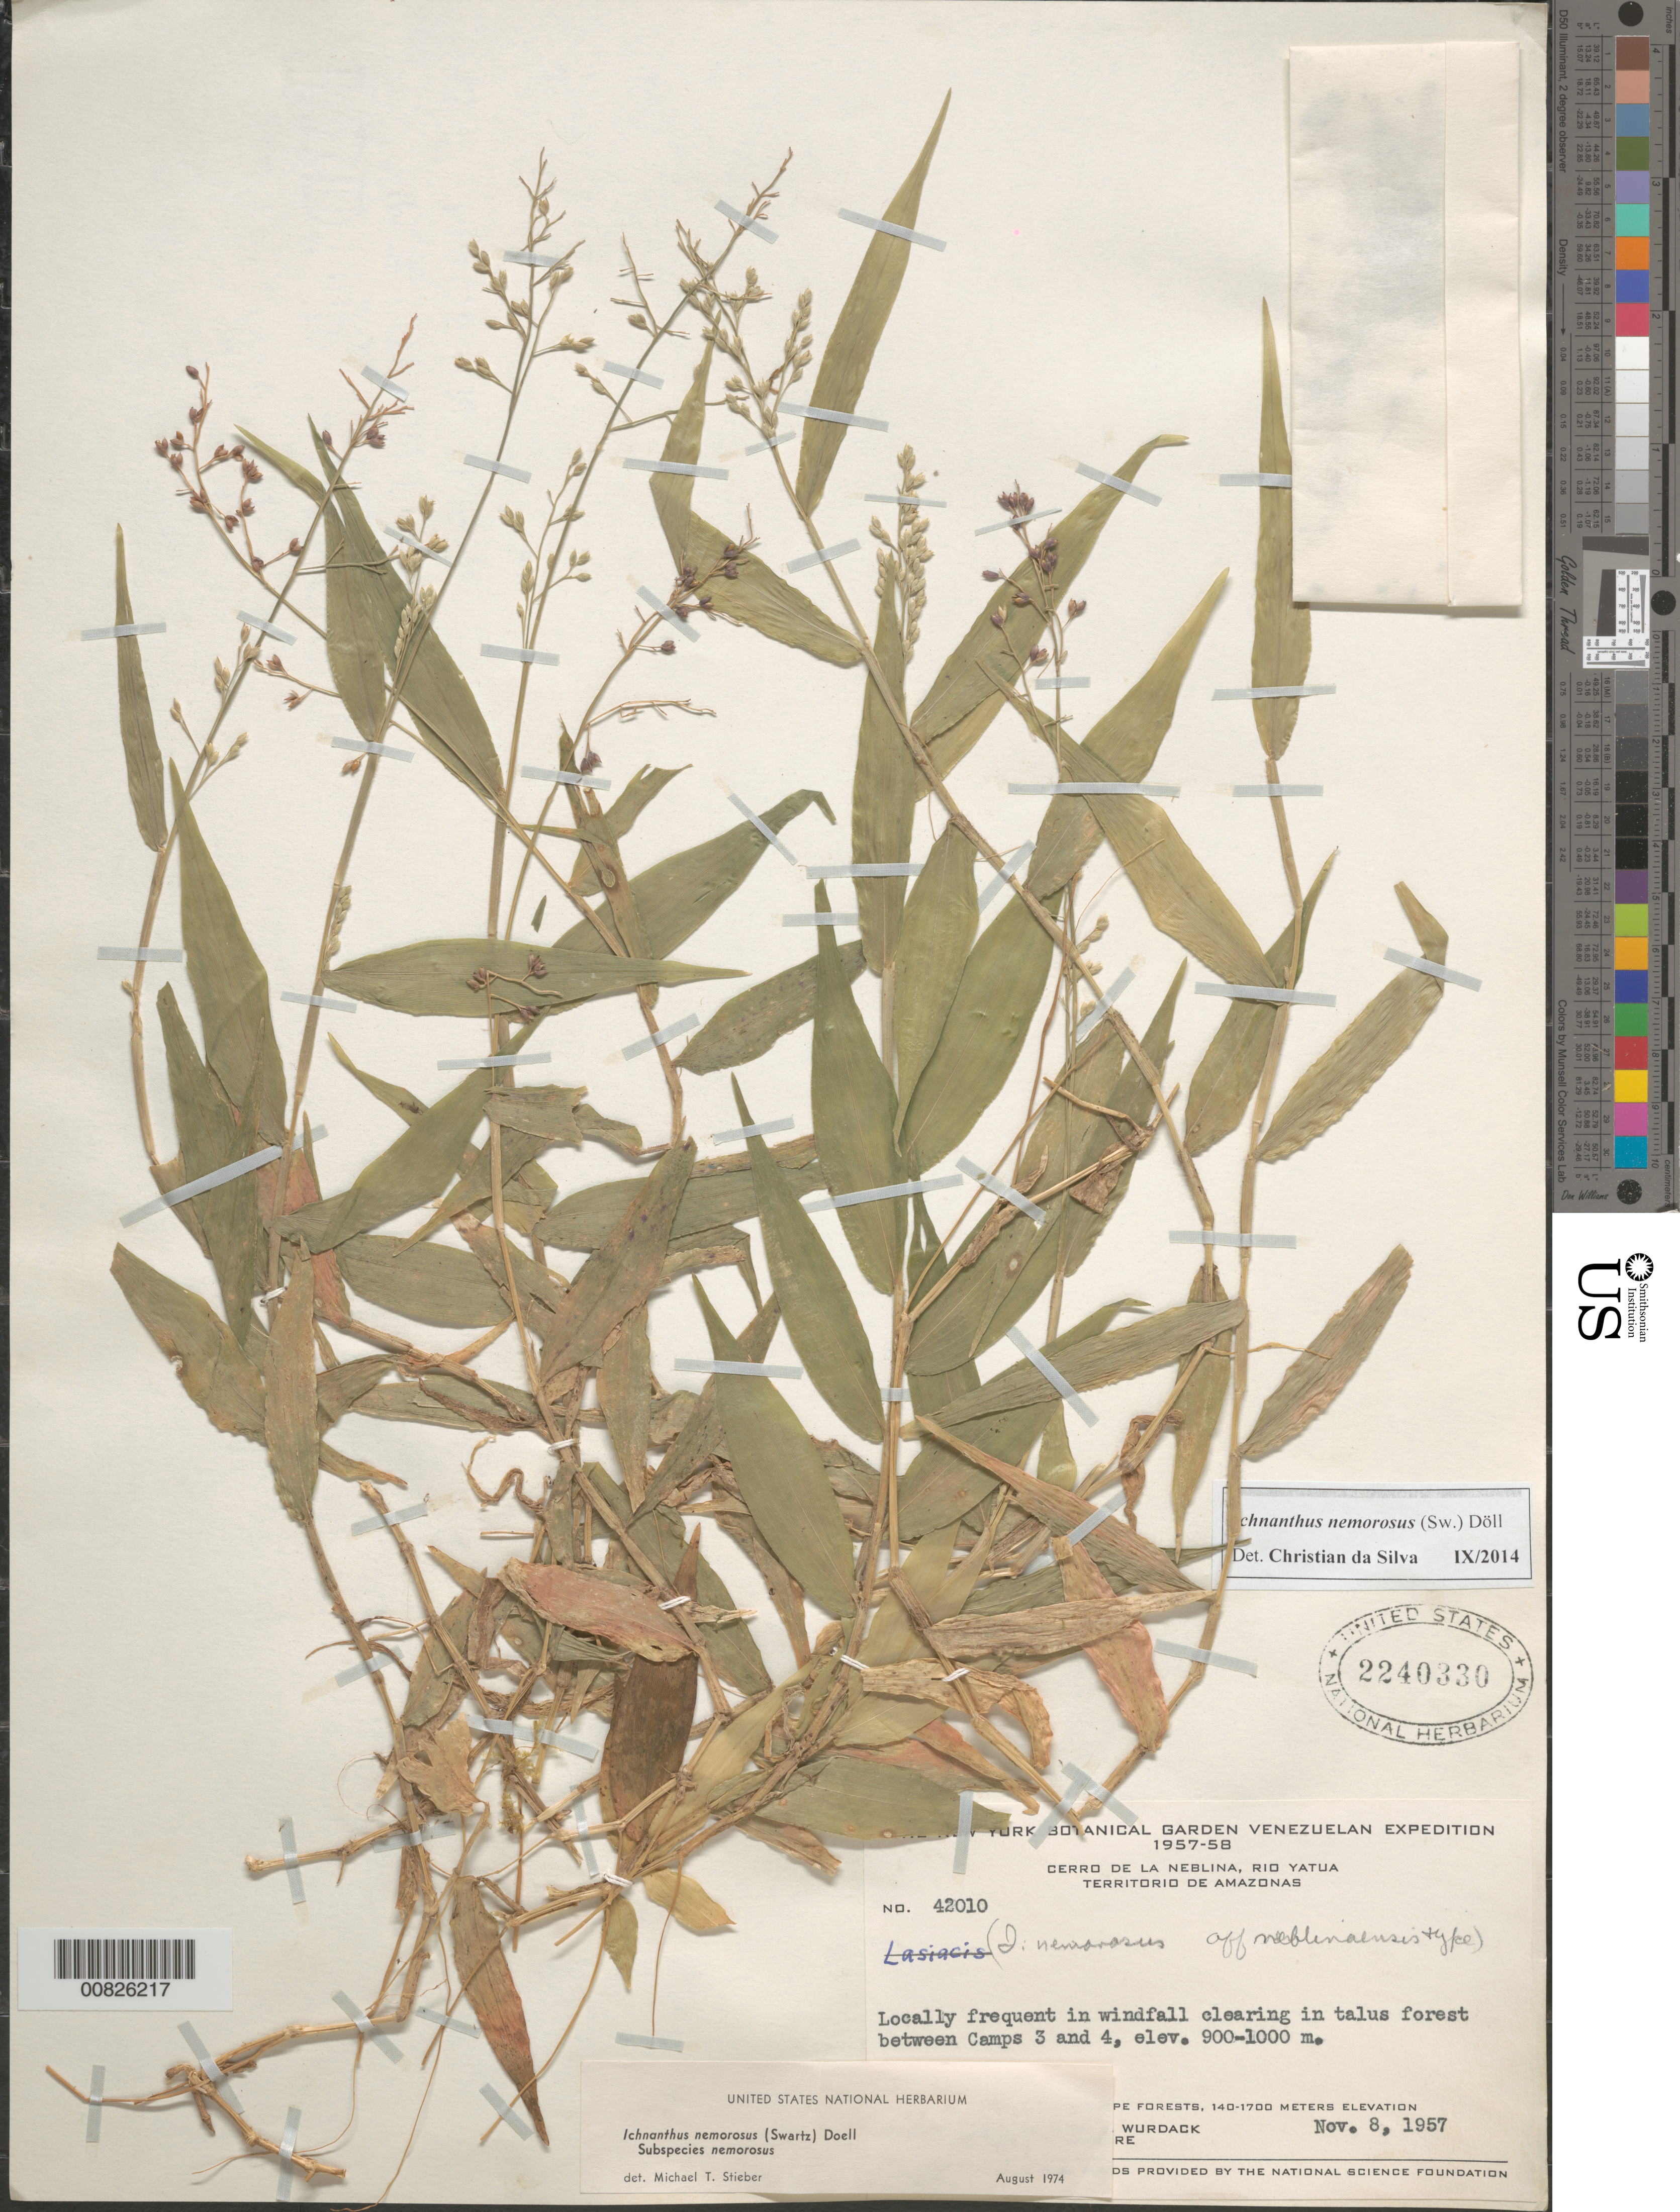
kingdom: Plantae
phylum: Tracheophyta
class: Liliopsida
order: Poales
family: Poaceae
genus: Ichnanthus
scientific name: Ichnanthus nemorosus subsp. nemorosus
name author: (Sw.) Döll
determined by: Stieber, M. T.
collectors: B. Maguire, J. J. Wurdack & C. K. Maguire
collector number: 42010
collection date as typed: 8-Nov-57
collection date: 1957-11-08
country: Venezuela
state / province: Amazonas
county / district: Río Negro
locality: Cerro de la Neblina, Río Yatua, between Camps 3 and 4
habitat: Windfall clearing in talus forest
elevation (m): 900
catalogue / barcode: US 2240330